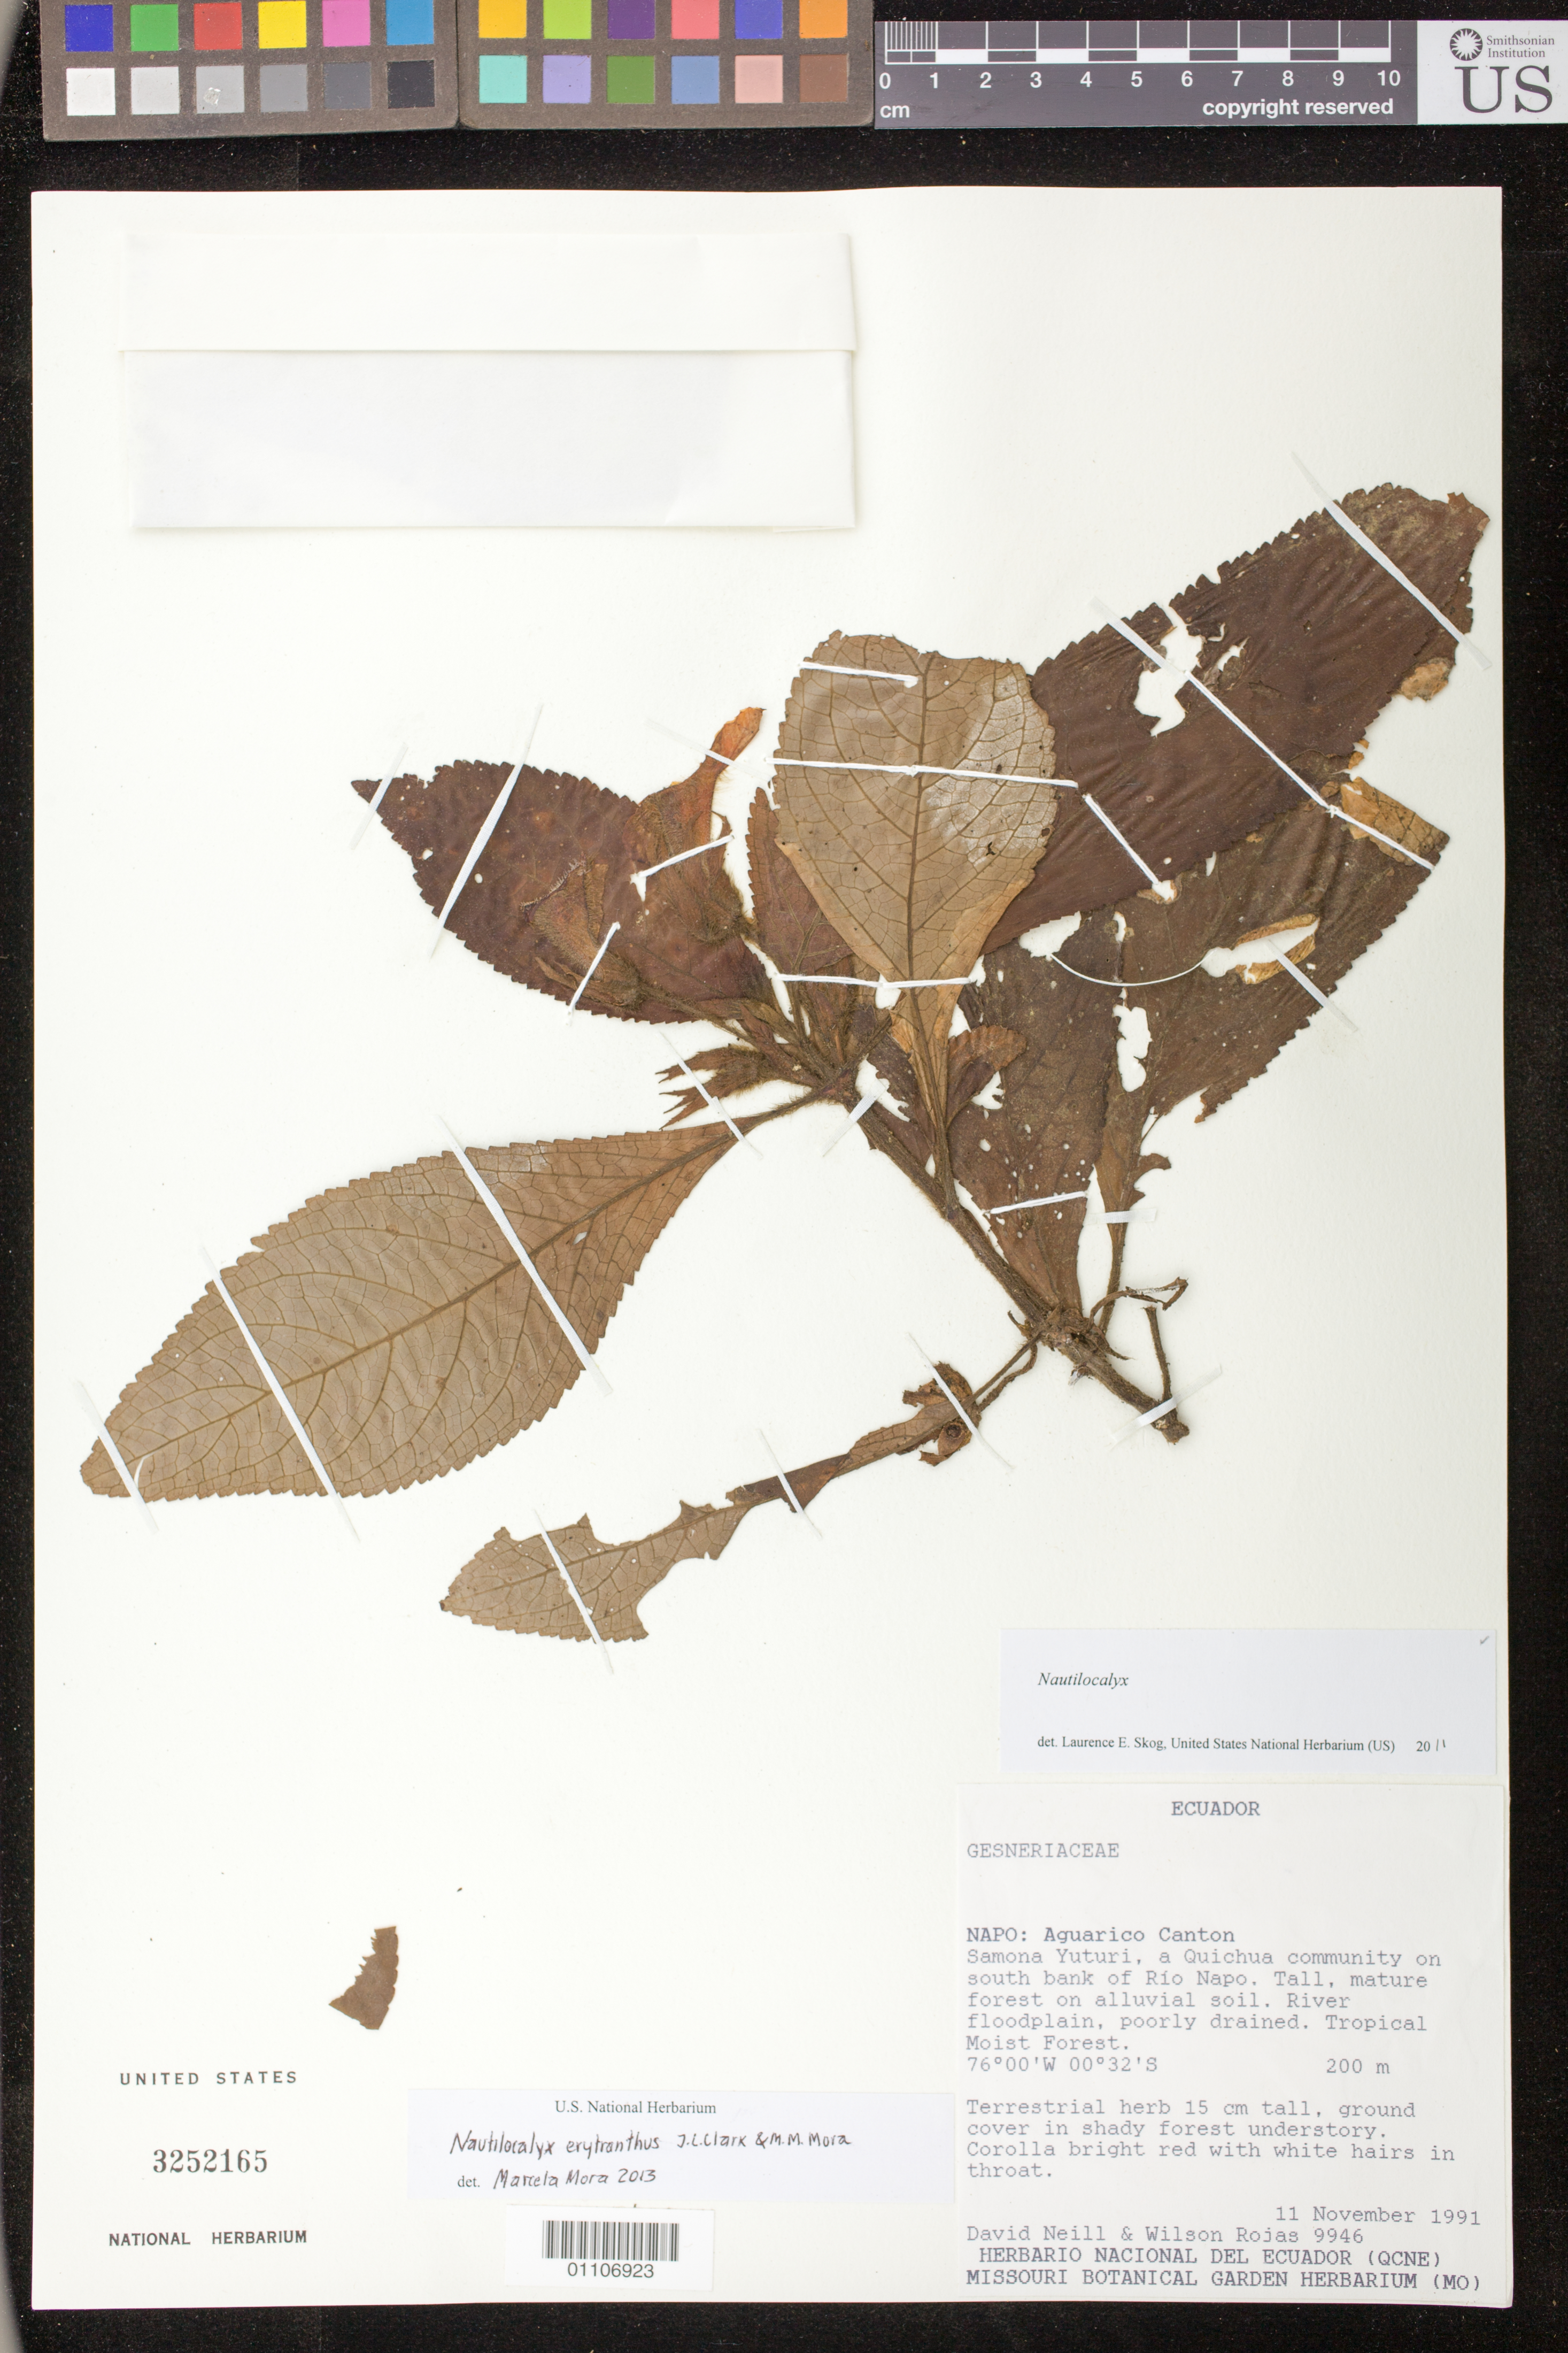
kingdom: Plantae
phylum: Tracheophyta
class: Magnoliopsida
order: Lamiales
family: Gesneriaceae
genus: Nautilocalyx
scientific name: Nautilocalyx erytranthus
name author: J.L. Clark & M.M. Mora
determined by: Mora, M. Marcela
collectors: D. A. Neill & W. Rojas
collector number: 9946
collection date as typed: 11 Nov 1991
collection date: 1991-11-11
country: Ecuador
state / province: Napo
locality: NAPO: Aguarico Canton. Samona Yuturi, a Quichua community on south bank of Río Napo.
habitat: Tall, mature forset on alluvial soil. River floodplain, poorly drained. Tropical Moist Forest.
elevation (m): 200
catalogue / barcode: US 3252165